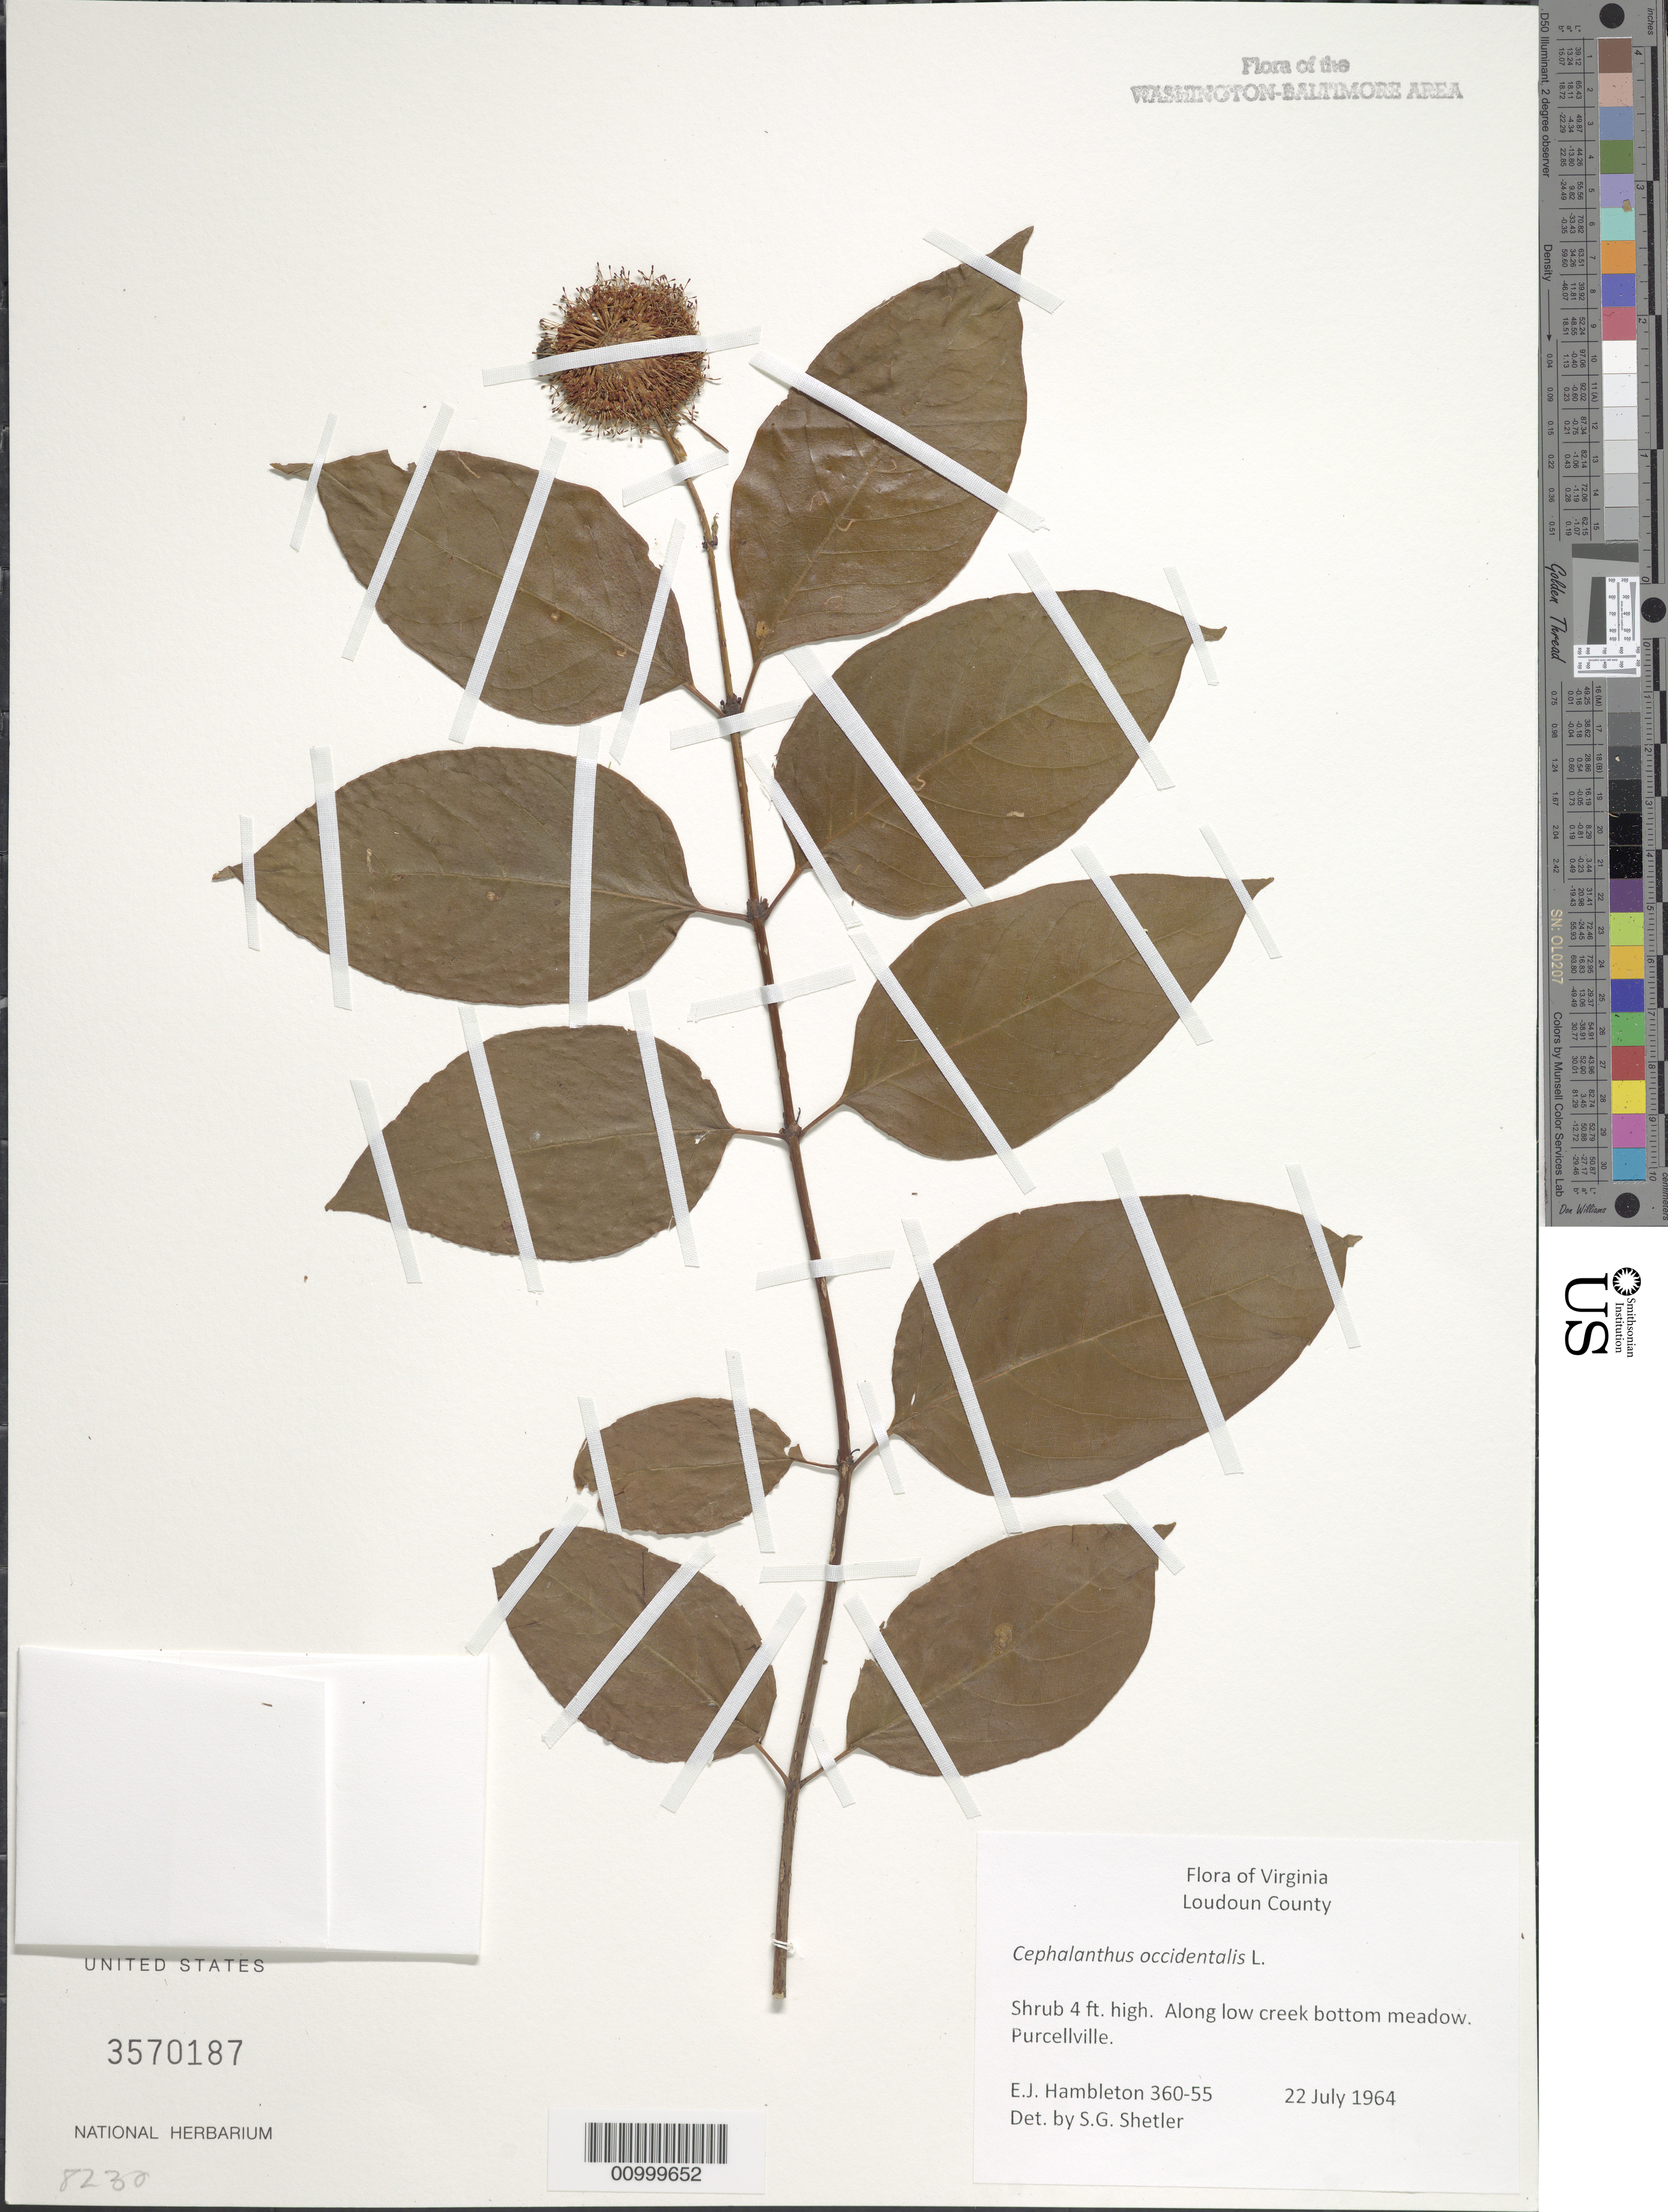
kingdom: Plantae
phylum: Tracheophyta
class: Magnoliopsida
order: Gentianales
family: Rubiaceae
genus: Cephalanthus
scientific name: Cephalanthus occidentalis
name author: L.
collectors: E. Hambleton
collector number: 360-55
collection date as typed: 22 Jul 1964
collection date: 1964-07-22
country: United States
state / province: Virginia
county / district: Loudoun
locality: Purcellville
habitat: Along low creek bottom meadow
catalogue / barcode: US 3570187